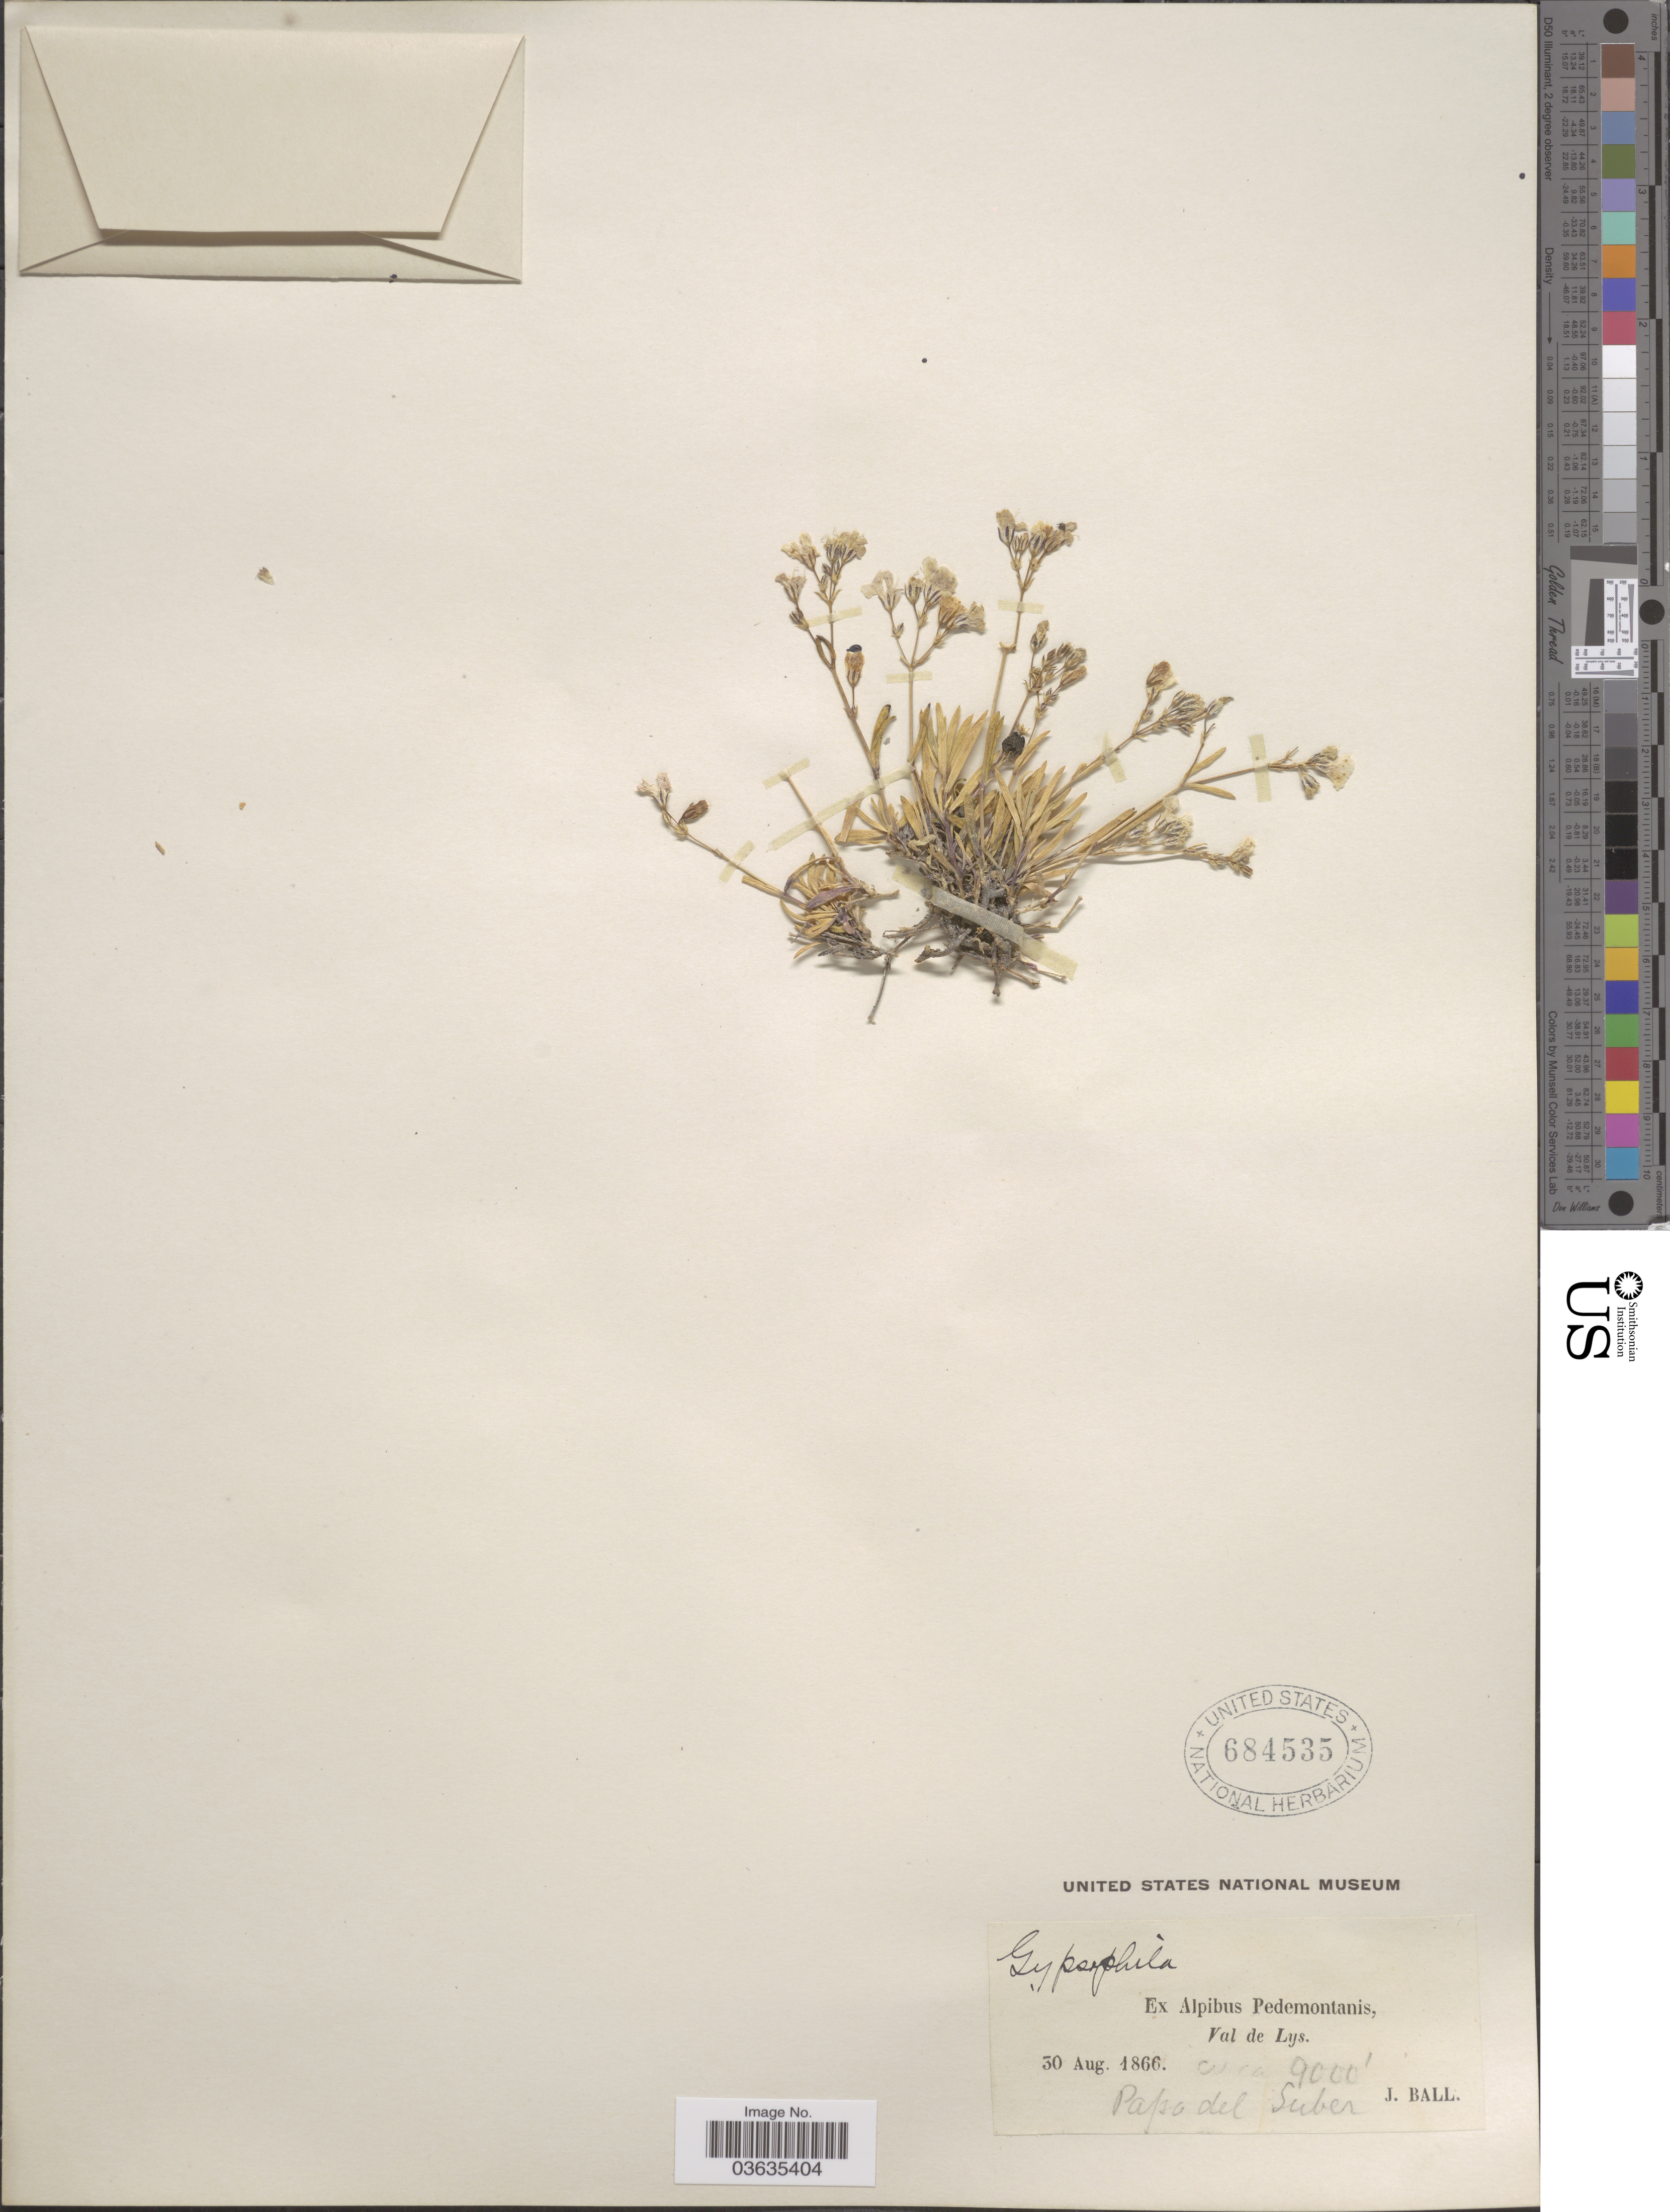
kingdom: Plantae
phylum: Tracheophyta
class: Magnoliopsida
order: Caryophyllales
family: Caryophyllaceae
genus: Gypsophila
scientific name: Gypsophila sp.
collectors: J. Ball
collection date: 1866-08-30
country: Italy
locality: Ex Alpibus Pedemontanis, Val de Lys. Passo del Suber.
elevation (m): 2743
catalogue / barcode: US 684535